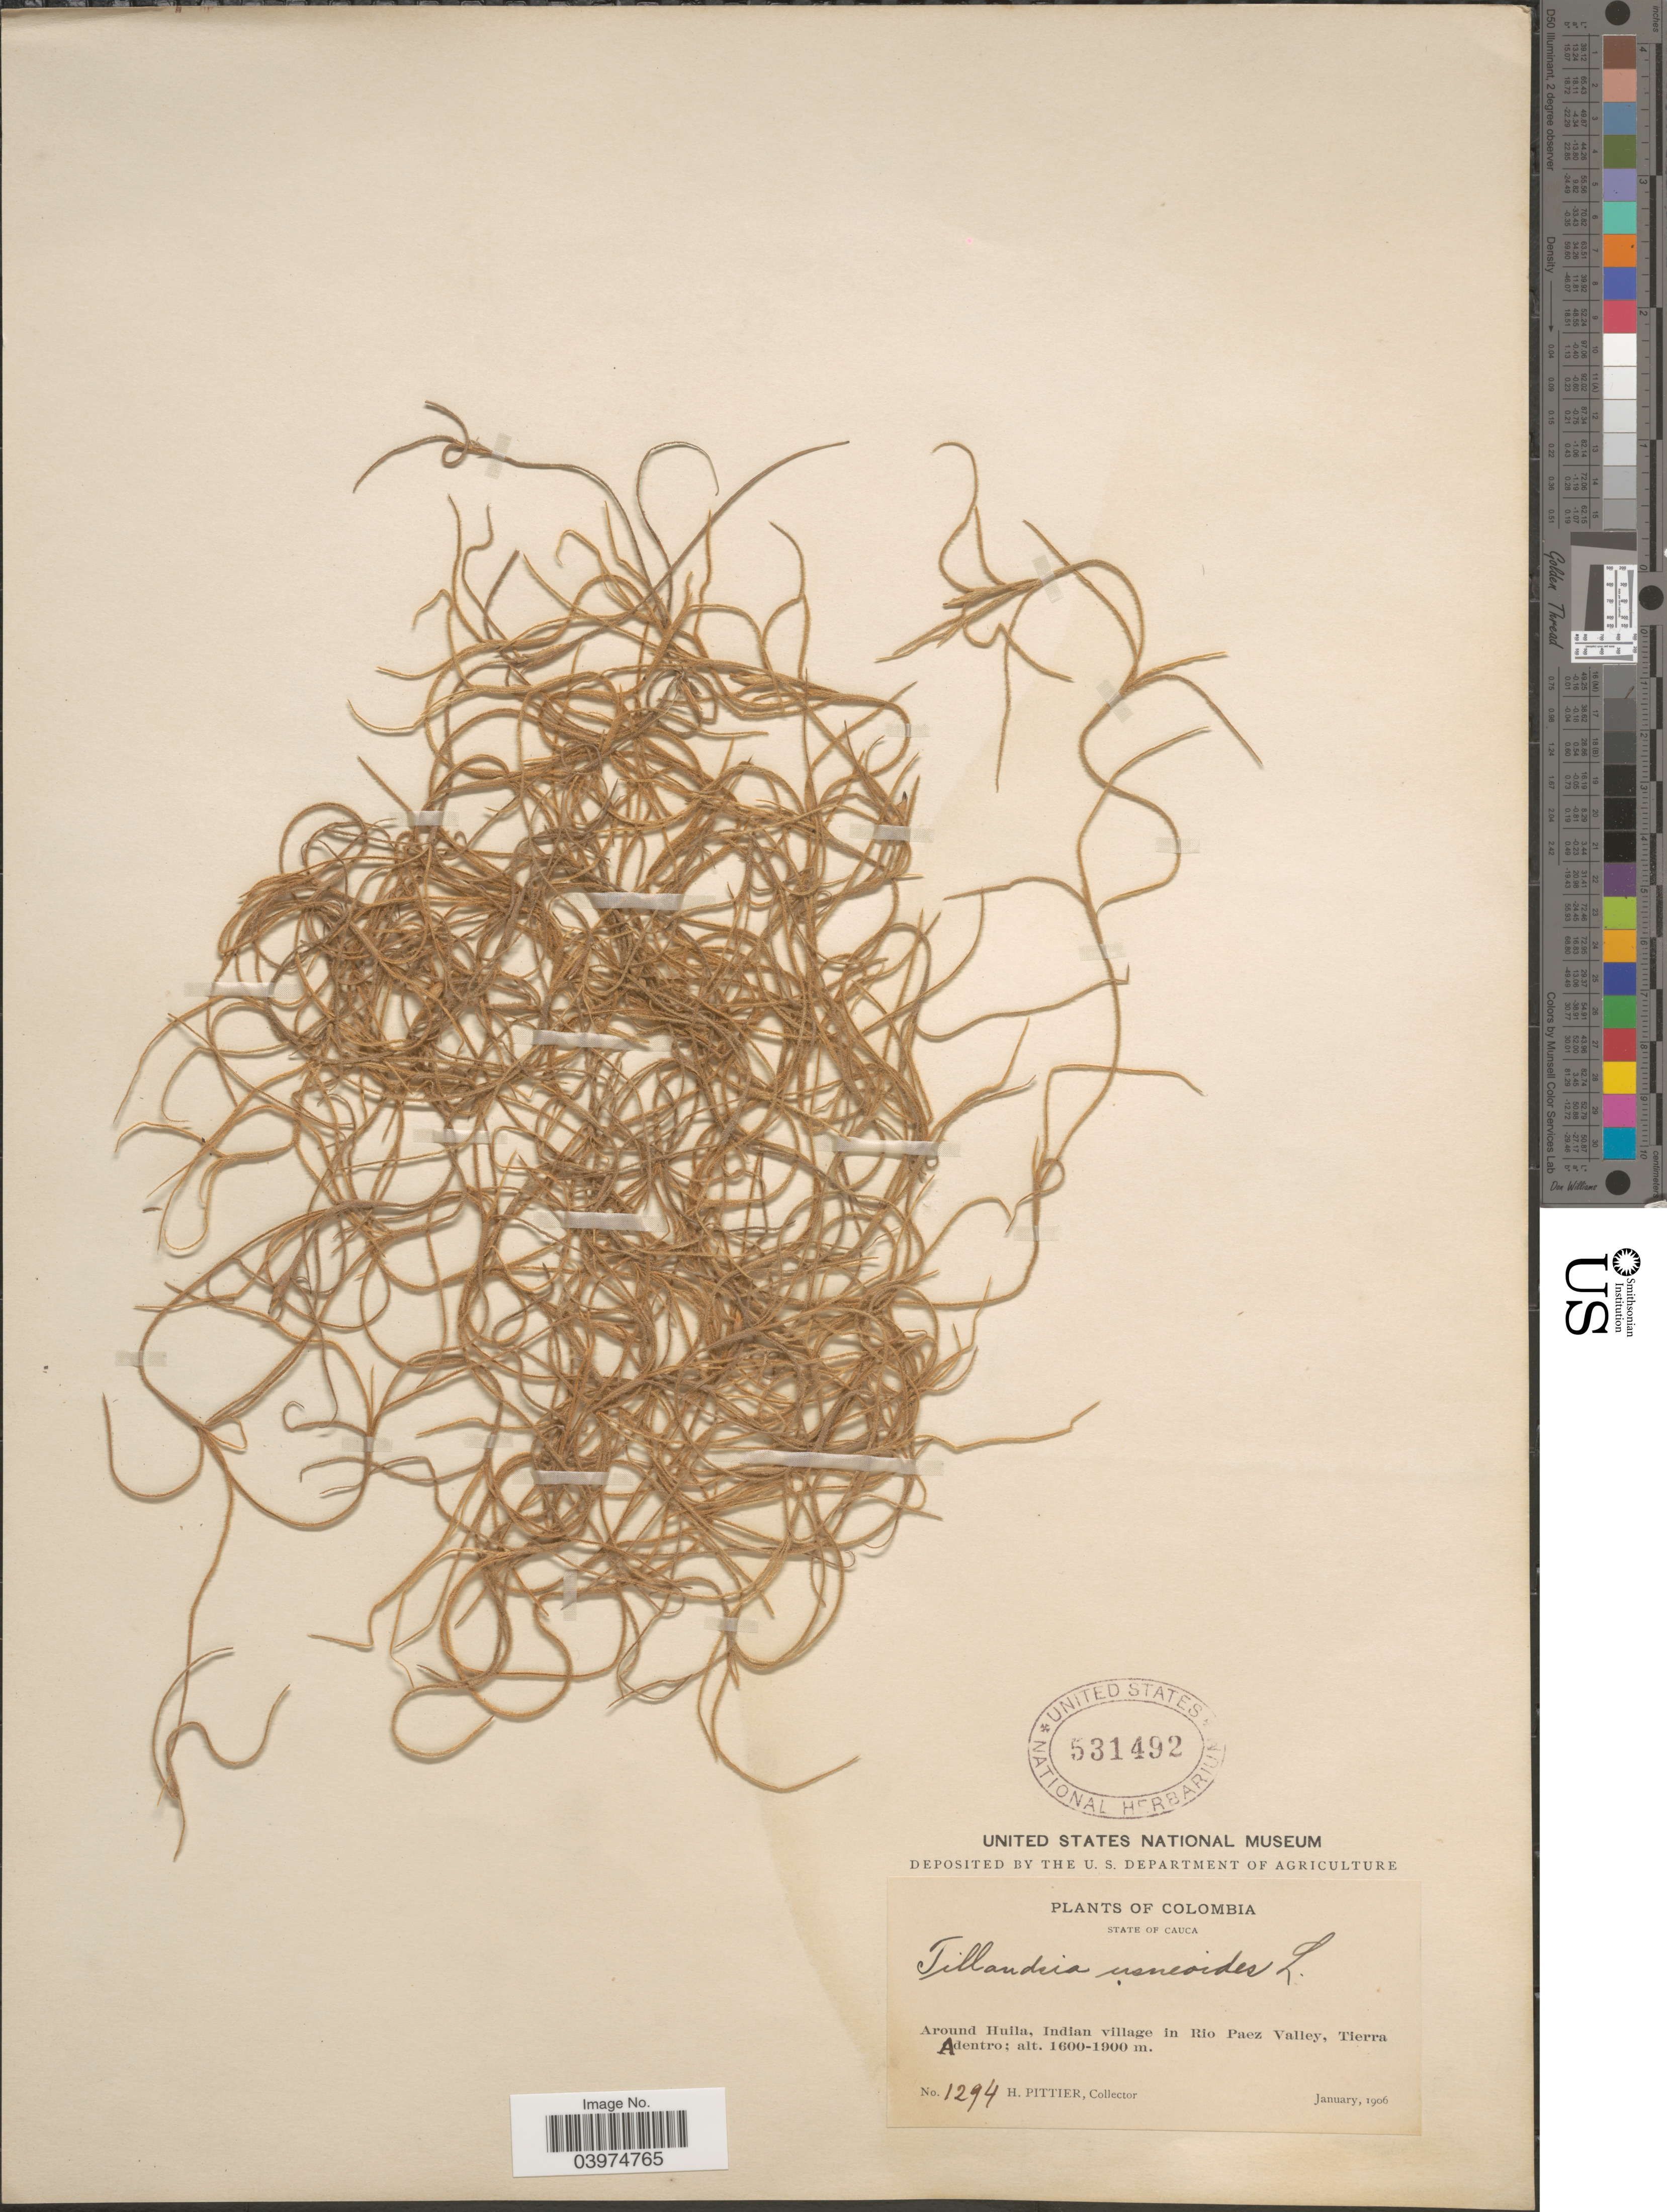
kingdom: Plantae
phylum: Tracheophyta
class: Liliopsida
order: Poales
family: Bromeliaceae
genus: Tillandsia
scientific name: Tillandsia usneoides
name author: (L.) L.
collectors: H. F. Pittier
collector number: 1294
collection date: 1906-01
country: Colombia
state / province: Cauca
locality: State of Cauca. Around Huila, Indian village in Rio Paez Valley, Tierra Adentro.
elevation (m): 1600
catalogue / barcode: US 531492